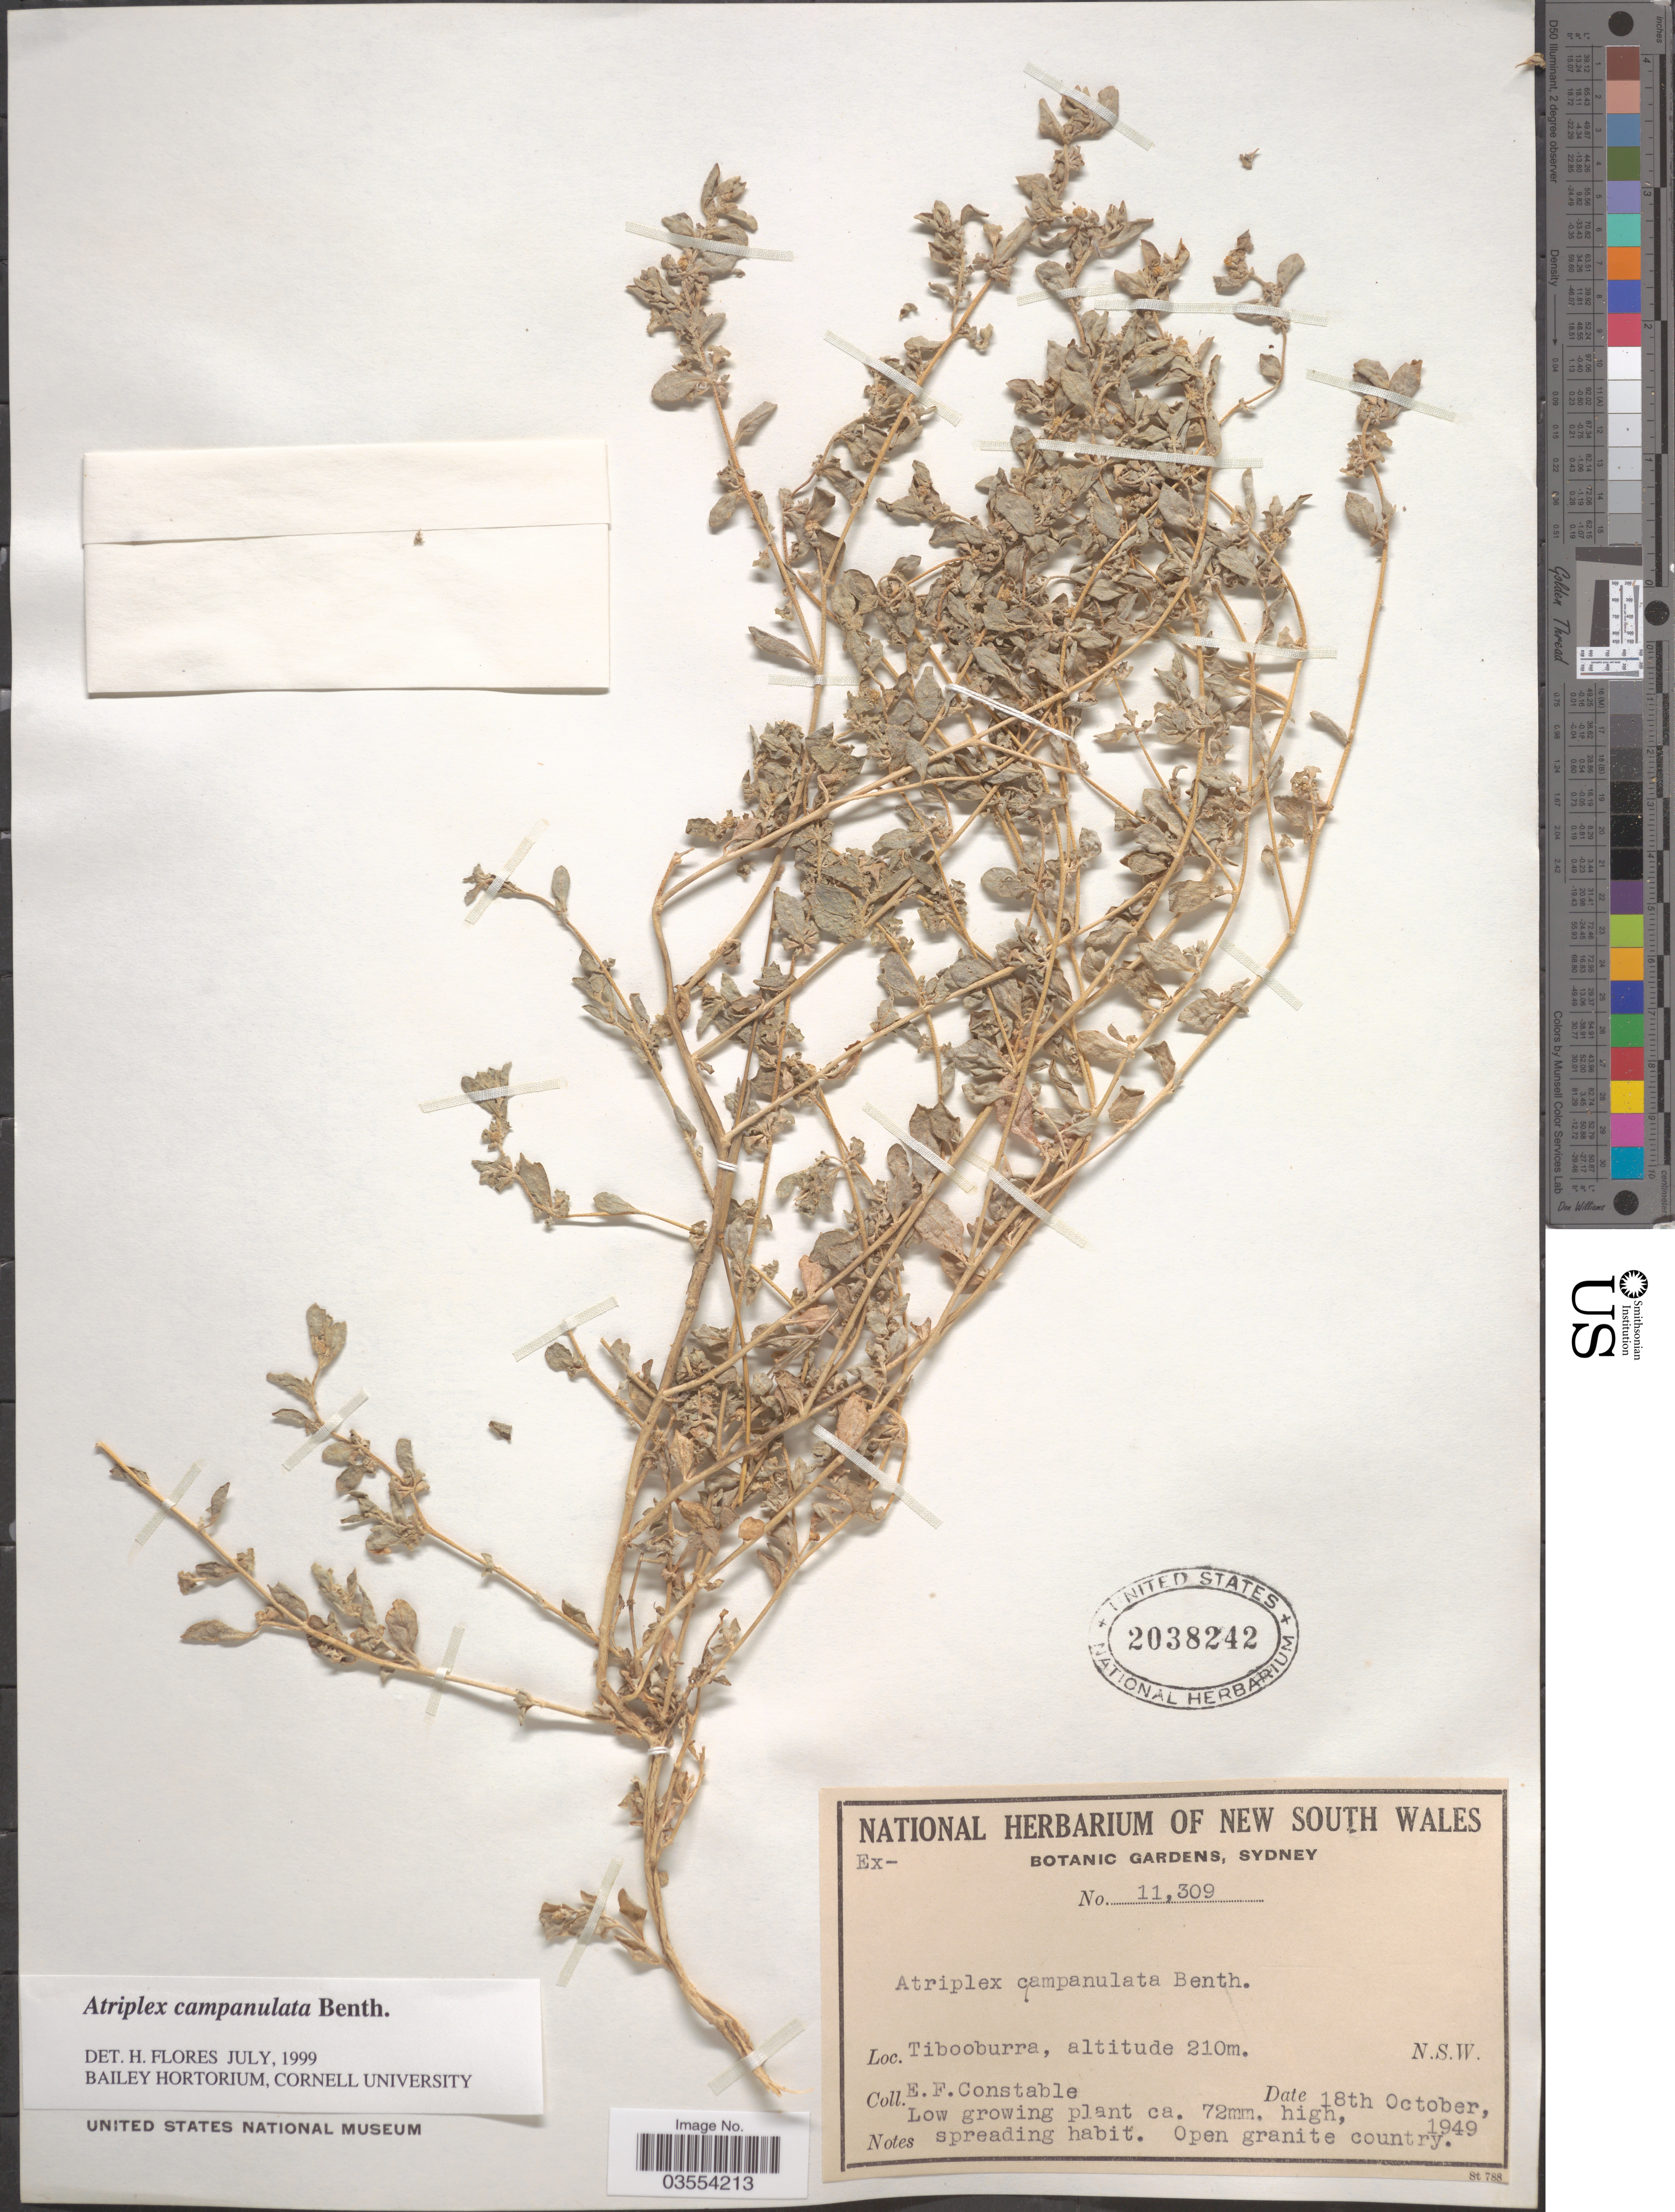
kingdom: Plantae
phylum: Tracheophyta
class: Magnoliopsida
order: Caryophyllales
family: Amaranthaceae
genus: Atriplex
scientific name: Atriplex campanulata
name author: Benth.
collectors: E. F. Constable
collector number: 11309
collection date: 1949-10-18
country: Australia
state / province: New South Wales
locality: Tibooburra.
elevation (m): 210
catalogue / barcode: US 2038242